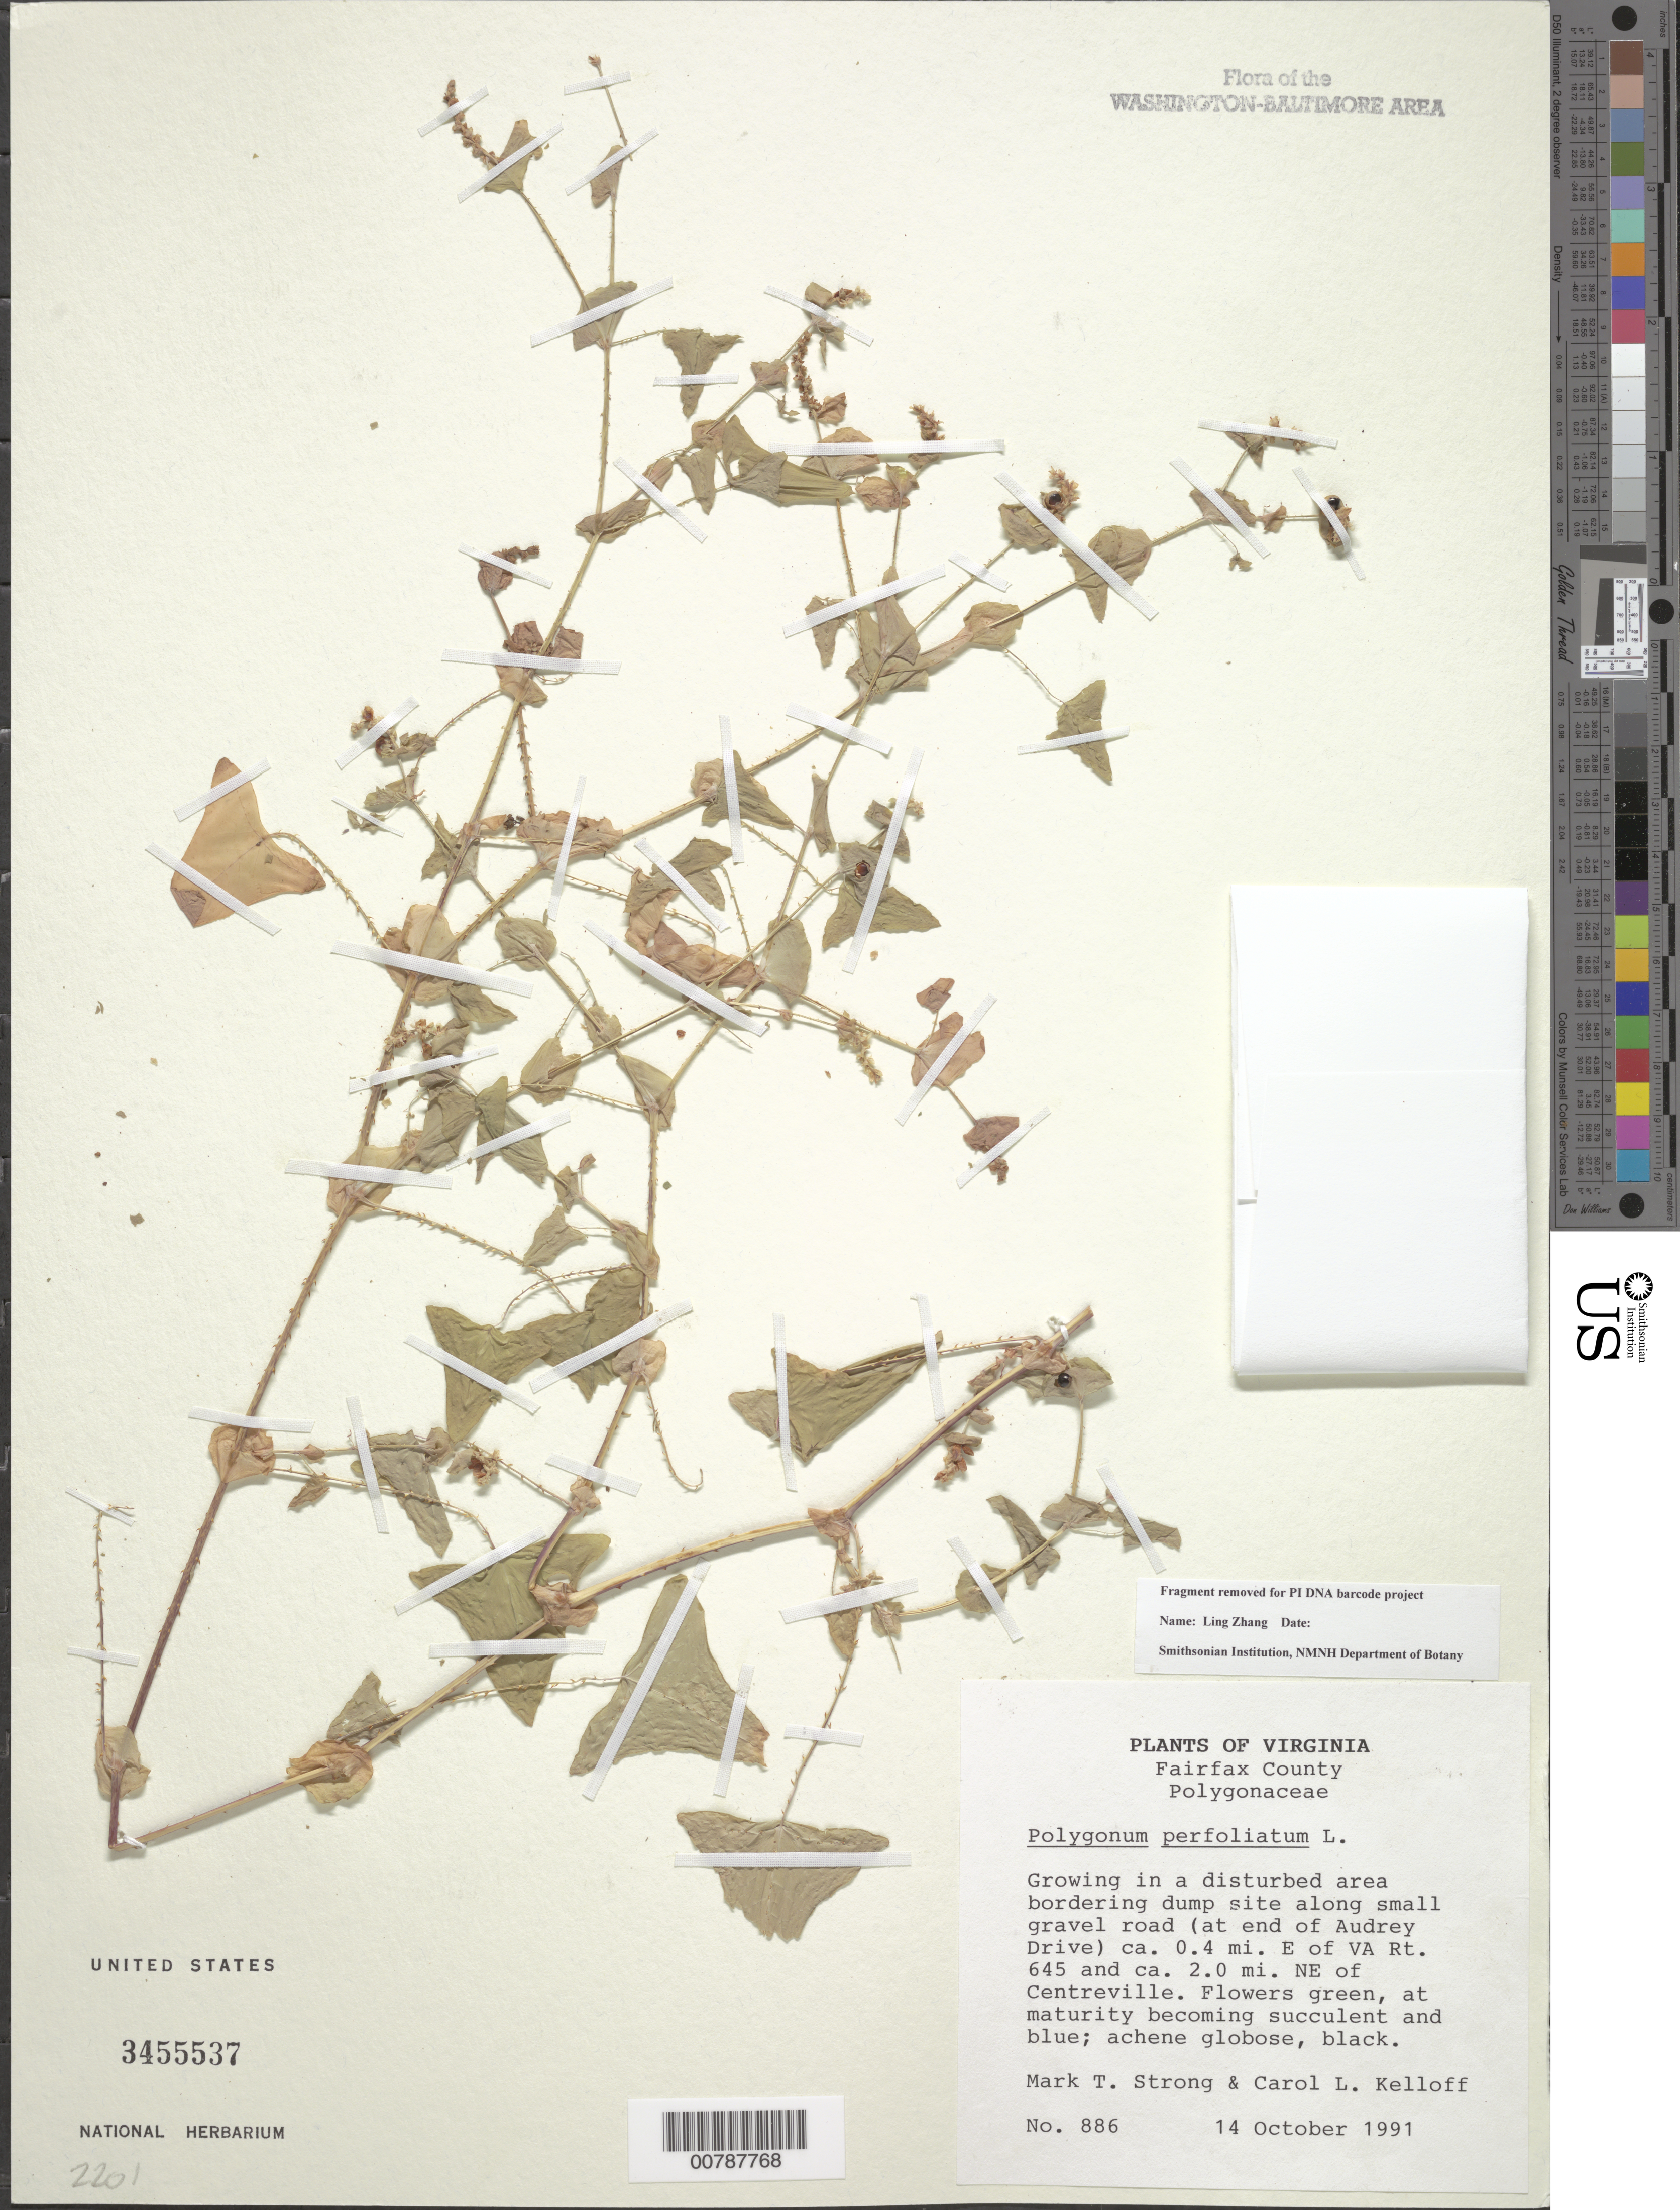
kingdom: Plantae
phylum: Tracheophyta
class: Magnoliopsida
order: Caryophyllales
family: Polygonaceae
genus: Persicaria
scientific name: Persicaria perfoliata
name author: (L.) H. Gross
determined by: Atha, D. E.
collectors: M. T. Strong & C. L. Kelloff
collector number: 886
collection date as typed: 14 Oct 1991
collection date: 1991-10-14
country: United States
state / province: Virginia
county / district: Fairfax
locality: ca. 2 mi. NE of Centreville, at end of Audrey Dr, ca. 0.4 mi. E of Va Rt 645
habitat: Growing in disturbed area bordering dump site along small gravel road.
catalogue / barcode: US 3455537